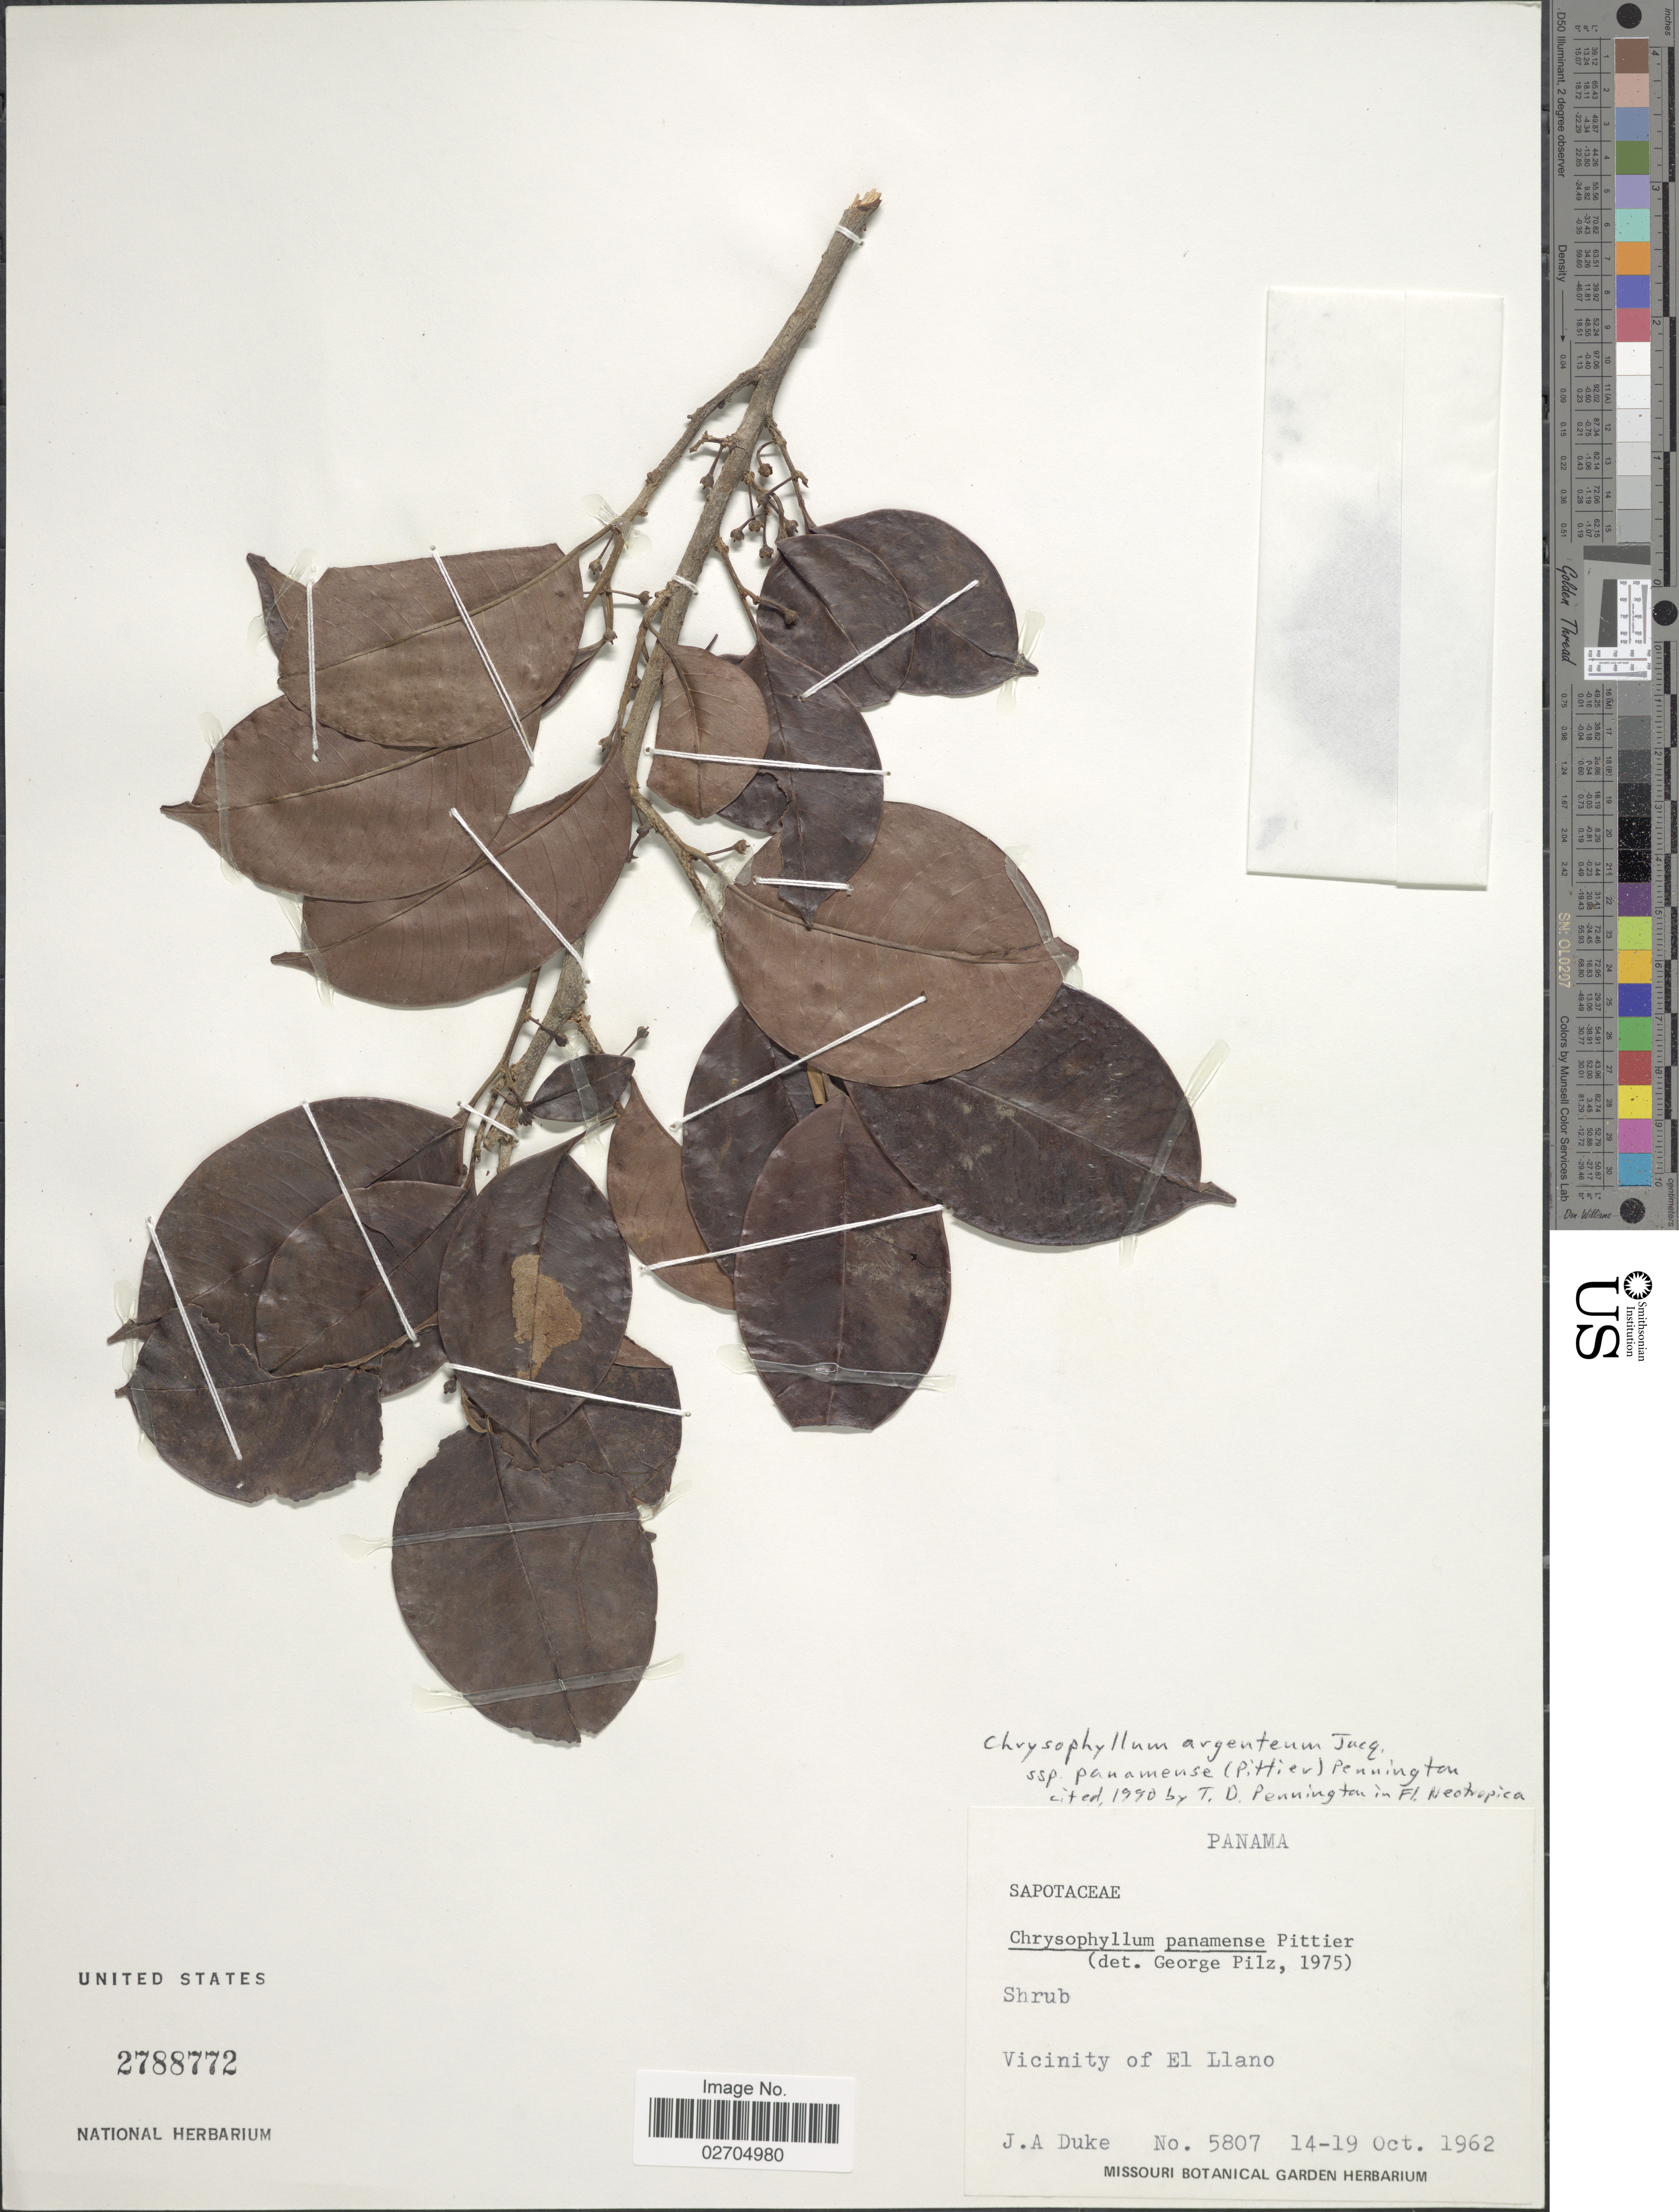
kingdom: Plantae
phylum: Tracheophyta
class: Magnoliopsida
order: Ericales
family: Sapotaceae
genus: Chrysophyllum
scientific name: Chrysophyllum argenteum subsp. panamense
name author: Jacq.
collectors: J. A. Duke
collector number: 5807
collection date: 1962-10-14/1962-10-19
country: Panama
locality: Vicinity of El Llano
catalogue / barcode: US 2788772